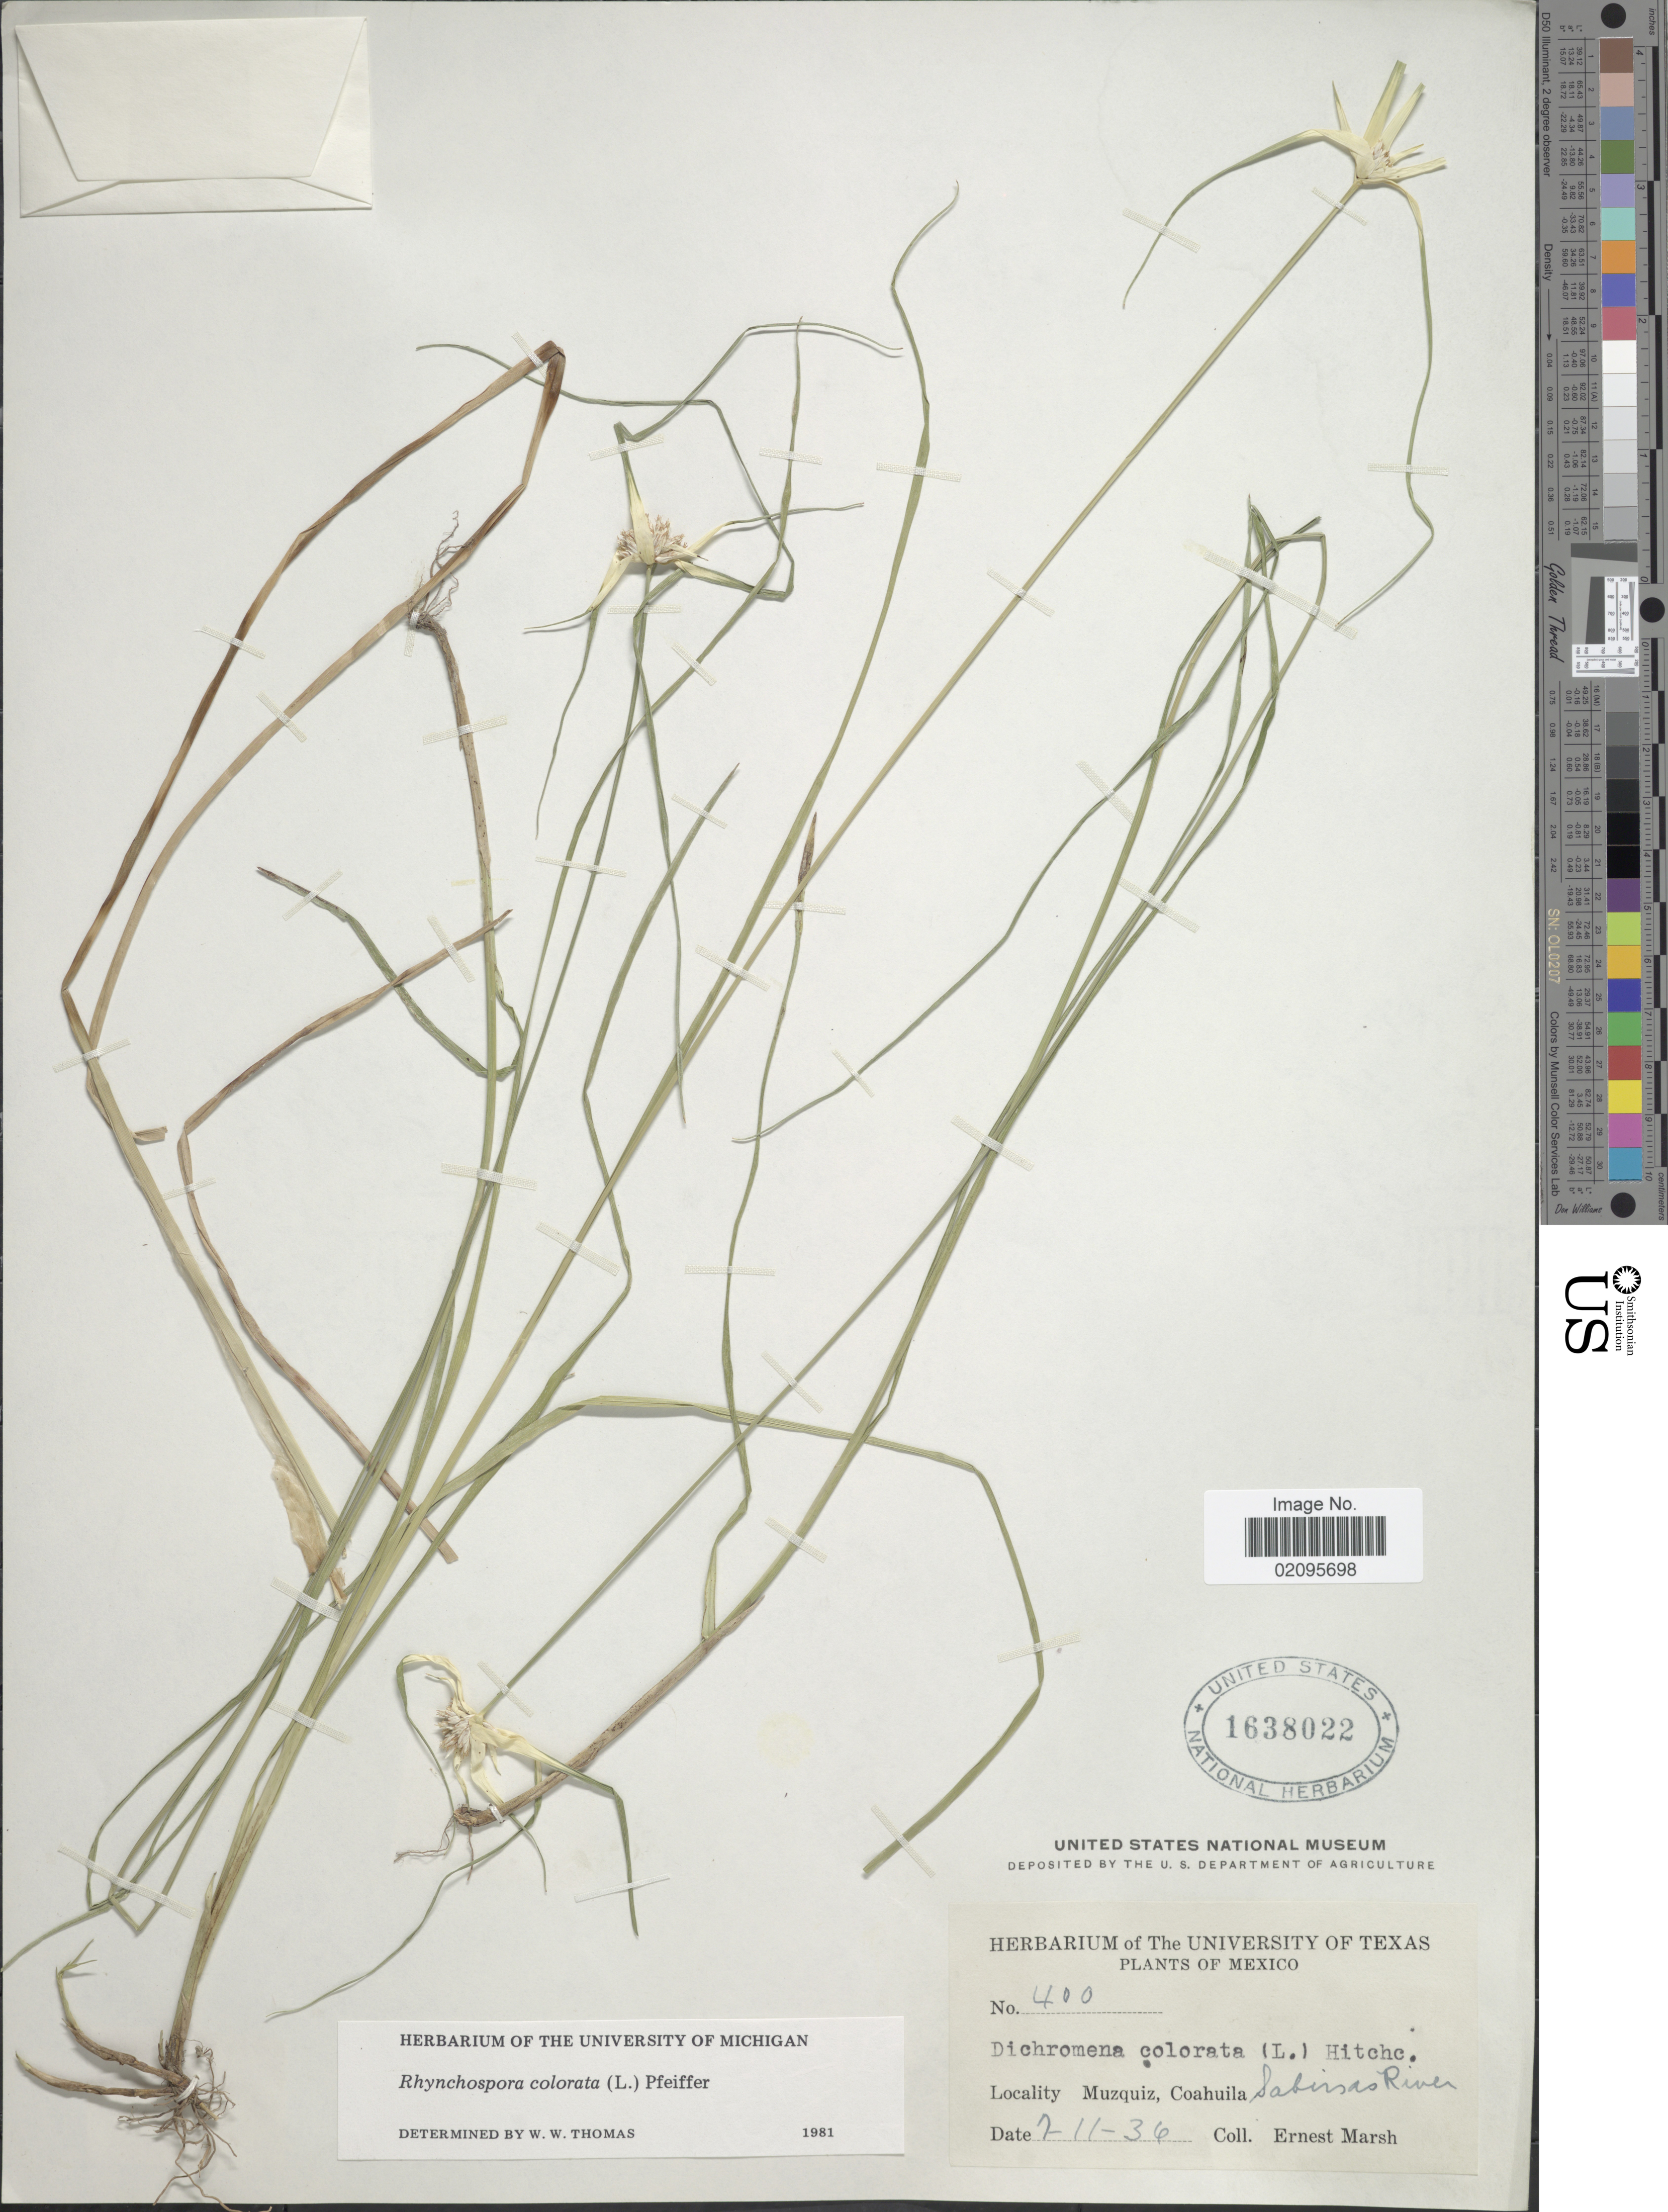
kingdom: Plantae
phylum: Tracheophyta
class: Liliopsida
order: Poales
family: Cyperaceae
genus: Rhynchospora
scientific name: Rhynchospora colorata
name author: (L.) H. Pfeiff.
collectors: E. Marsh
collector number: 400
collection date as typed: Transcribed d/m/y: 2/11/36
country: Mexico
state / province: Coahuila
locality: Muzquiz, Sabirnas River.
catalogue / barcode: US 1638022